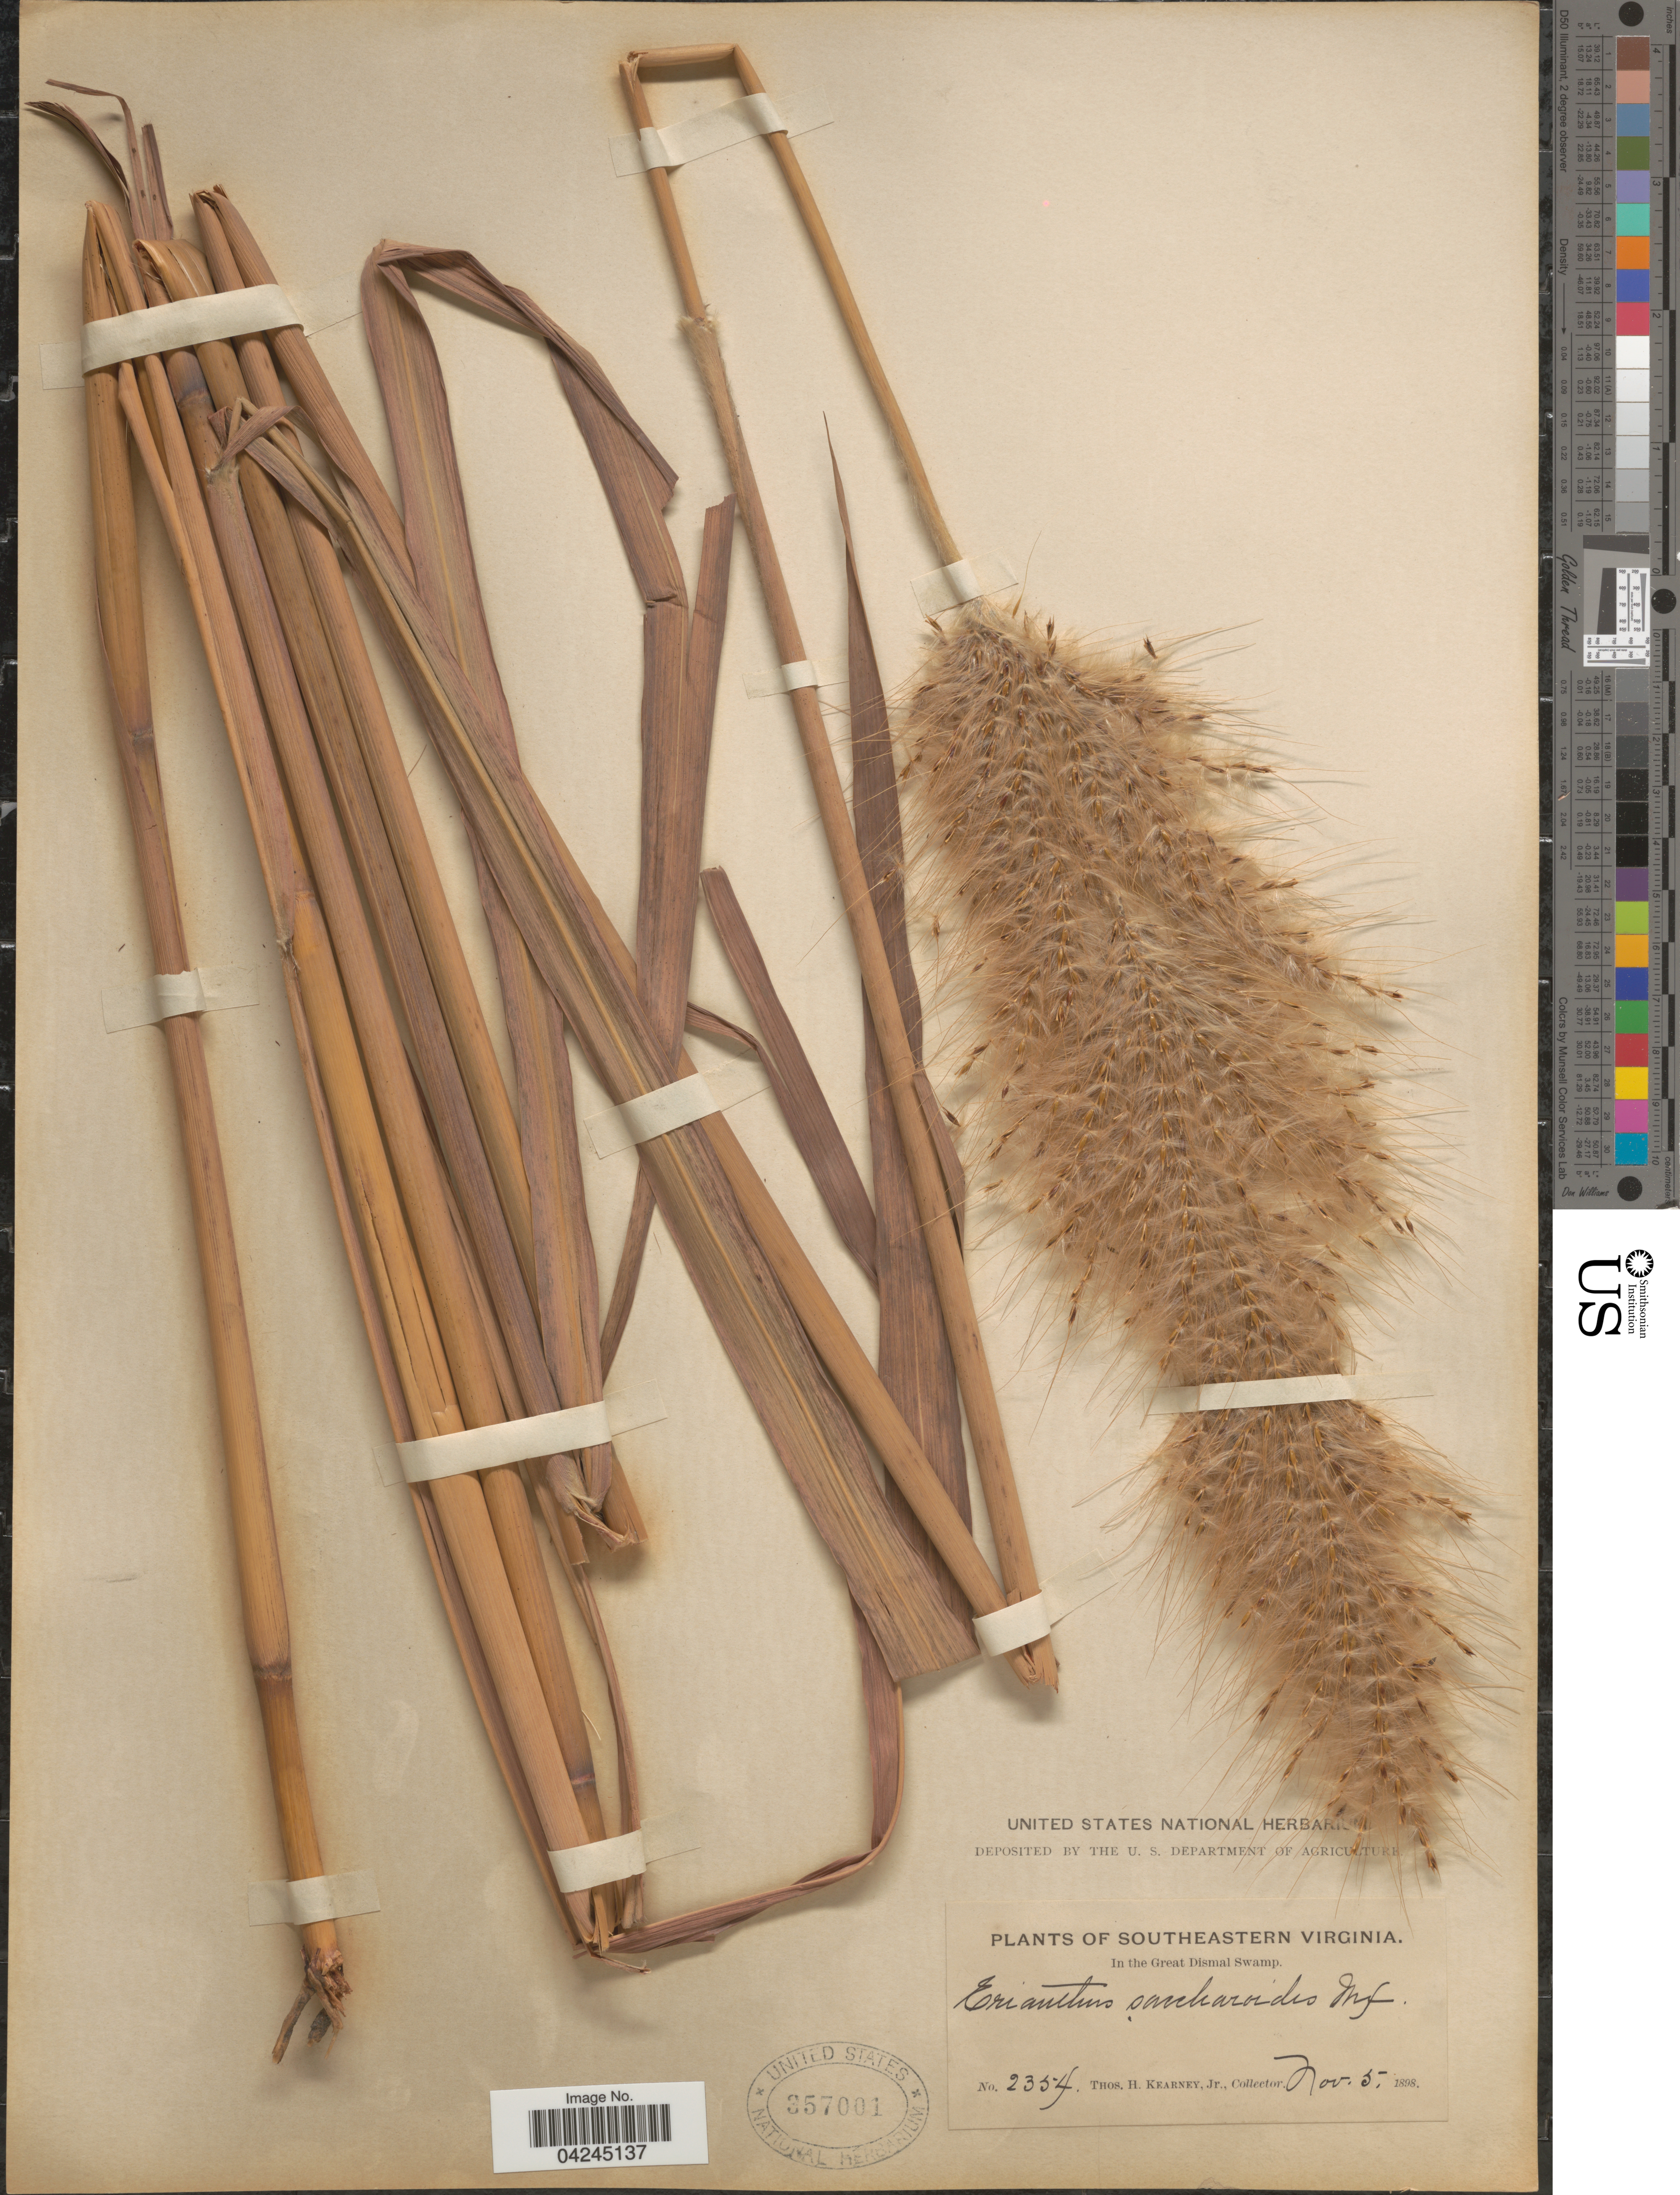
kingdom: Plantae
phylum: Tracheophyta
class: Liliopsida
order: Poales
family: Poaceae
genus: Erianthus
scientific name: Erianthus giganteus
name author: (Walter) P. Beauv.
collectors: T. H. Kearney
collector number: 2354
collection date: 1898-11-05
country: United States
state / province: Virginia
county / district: City of Chesapeake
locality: Southeastern Virginia. In the Great Dismal Swamp.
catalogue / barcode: US 357001